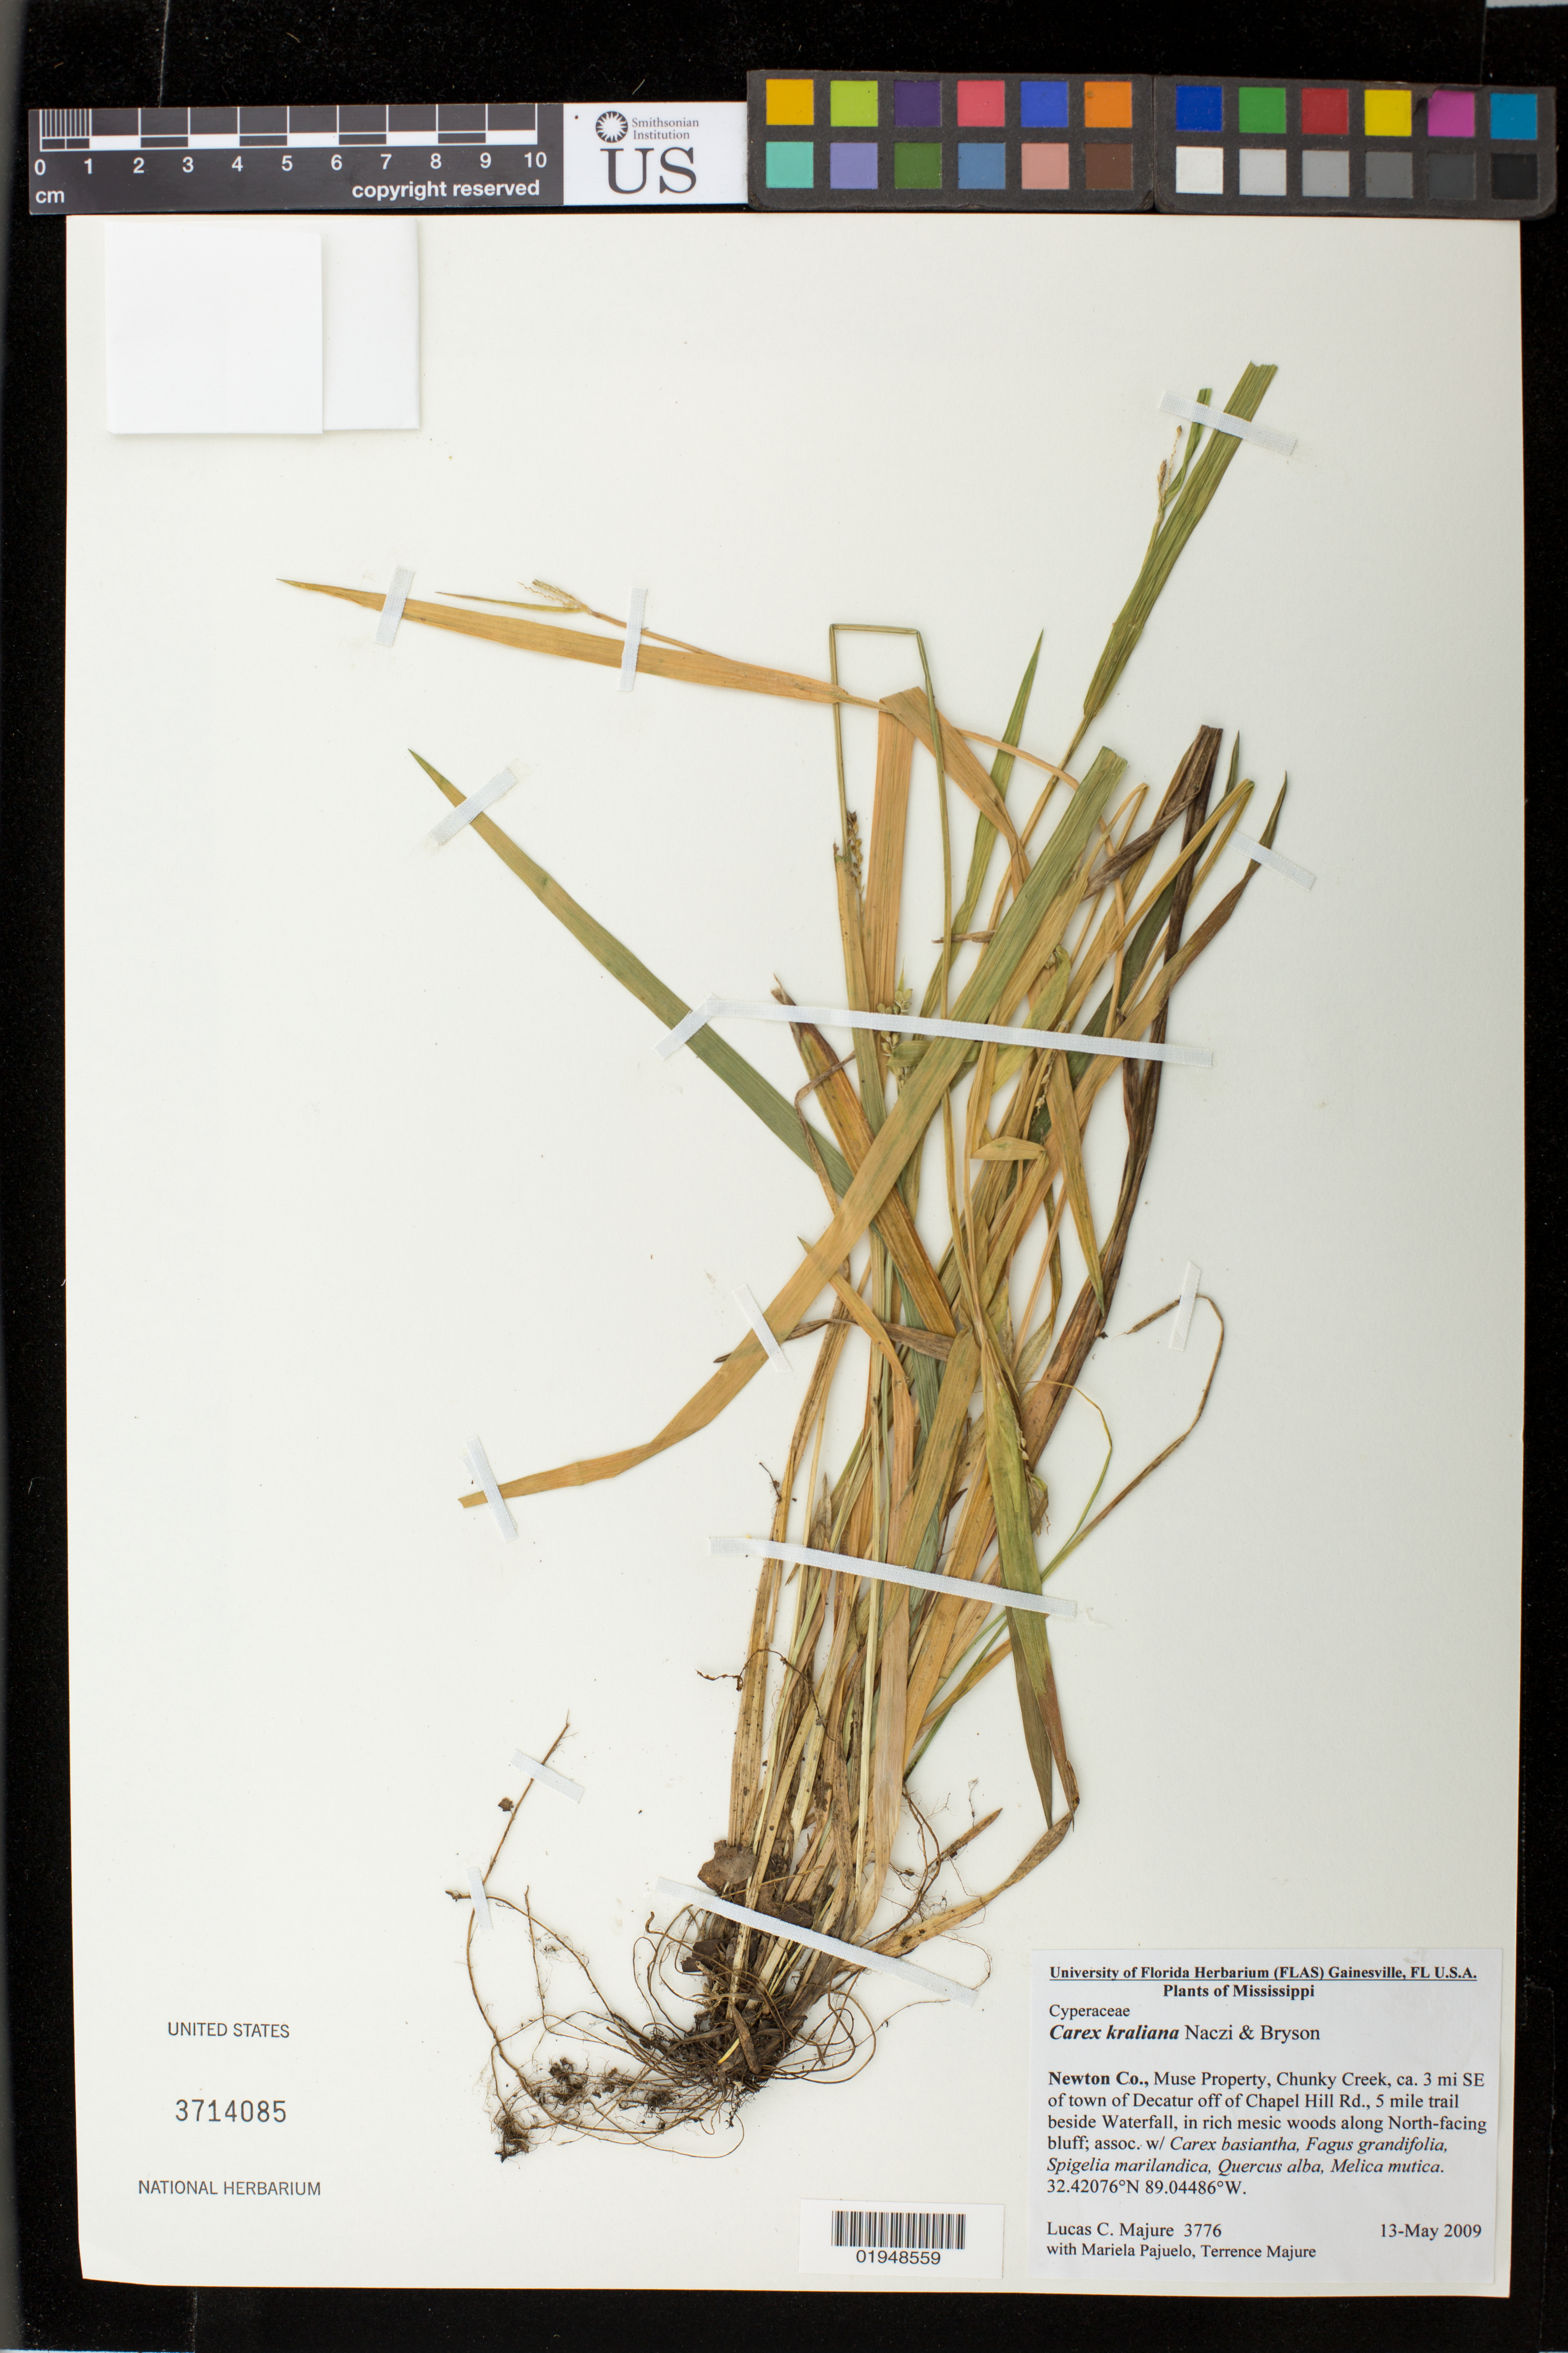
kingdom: Plantae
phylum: Tracheophyta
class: Liliopsida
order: Poales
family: Cyperaceae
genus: Carex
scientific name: Carex kraliana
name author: Naczi & Bryson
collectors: L. C. Majure, T. Majure & M. Pajuelo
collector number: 3776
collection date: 2009-05-13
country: United States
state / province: Mississippi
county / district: Newton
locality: Muse Property, Chunky Creek, 3 mi SE of town of Decatur off Chapel Hill, 5 mi. trail beside Waterfall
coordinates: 32.42076 N, 89.04486 W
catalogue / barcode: US 3714085